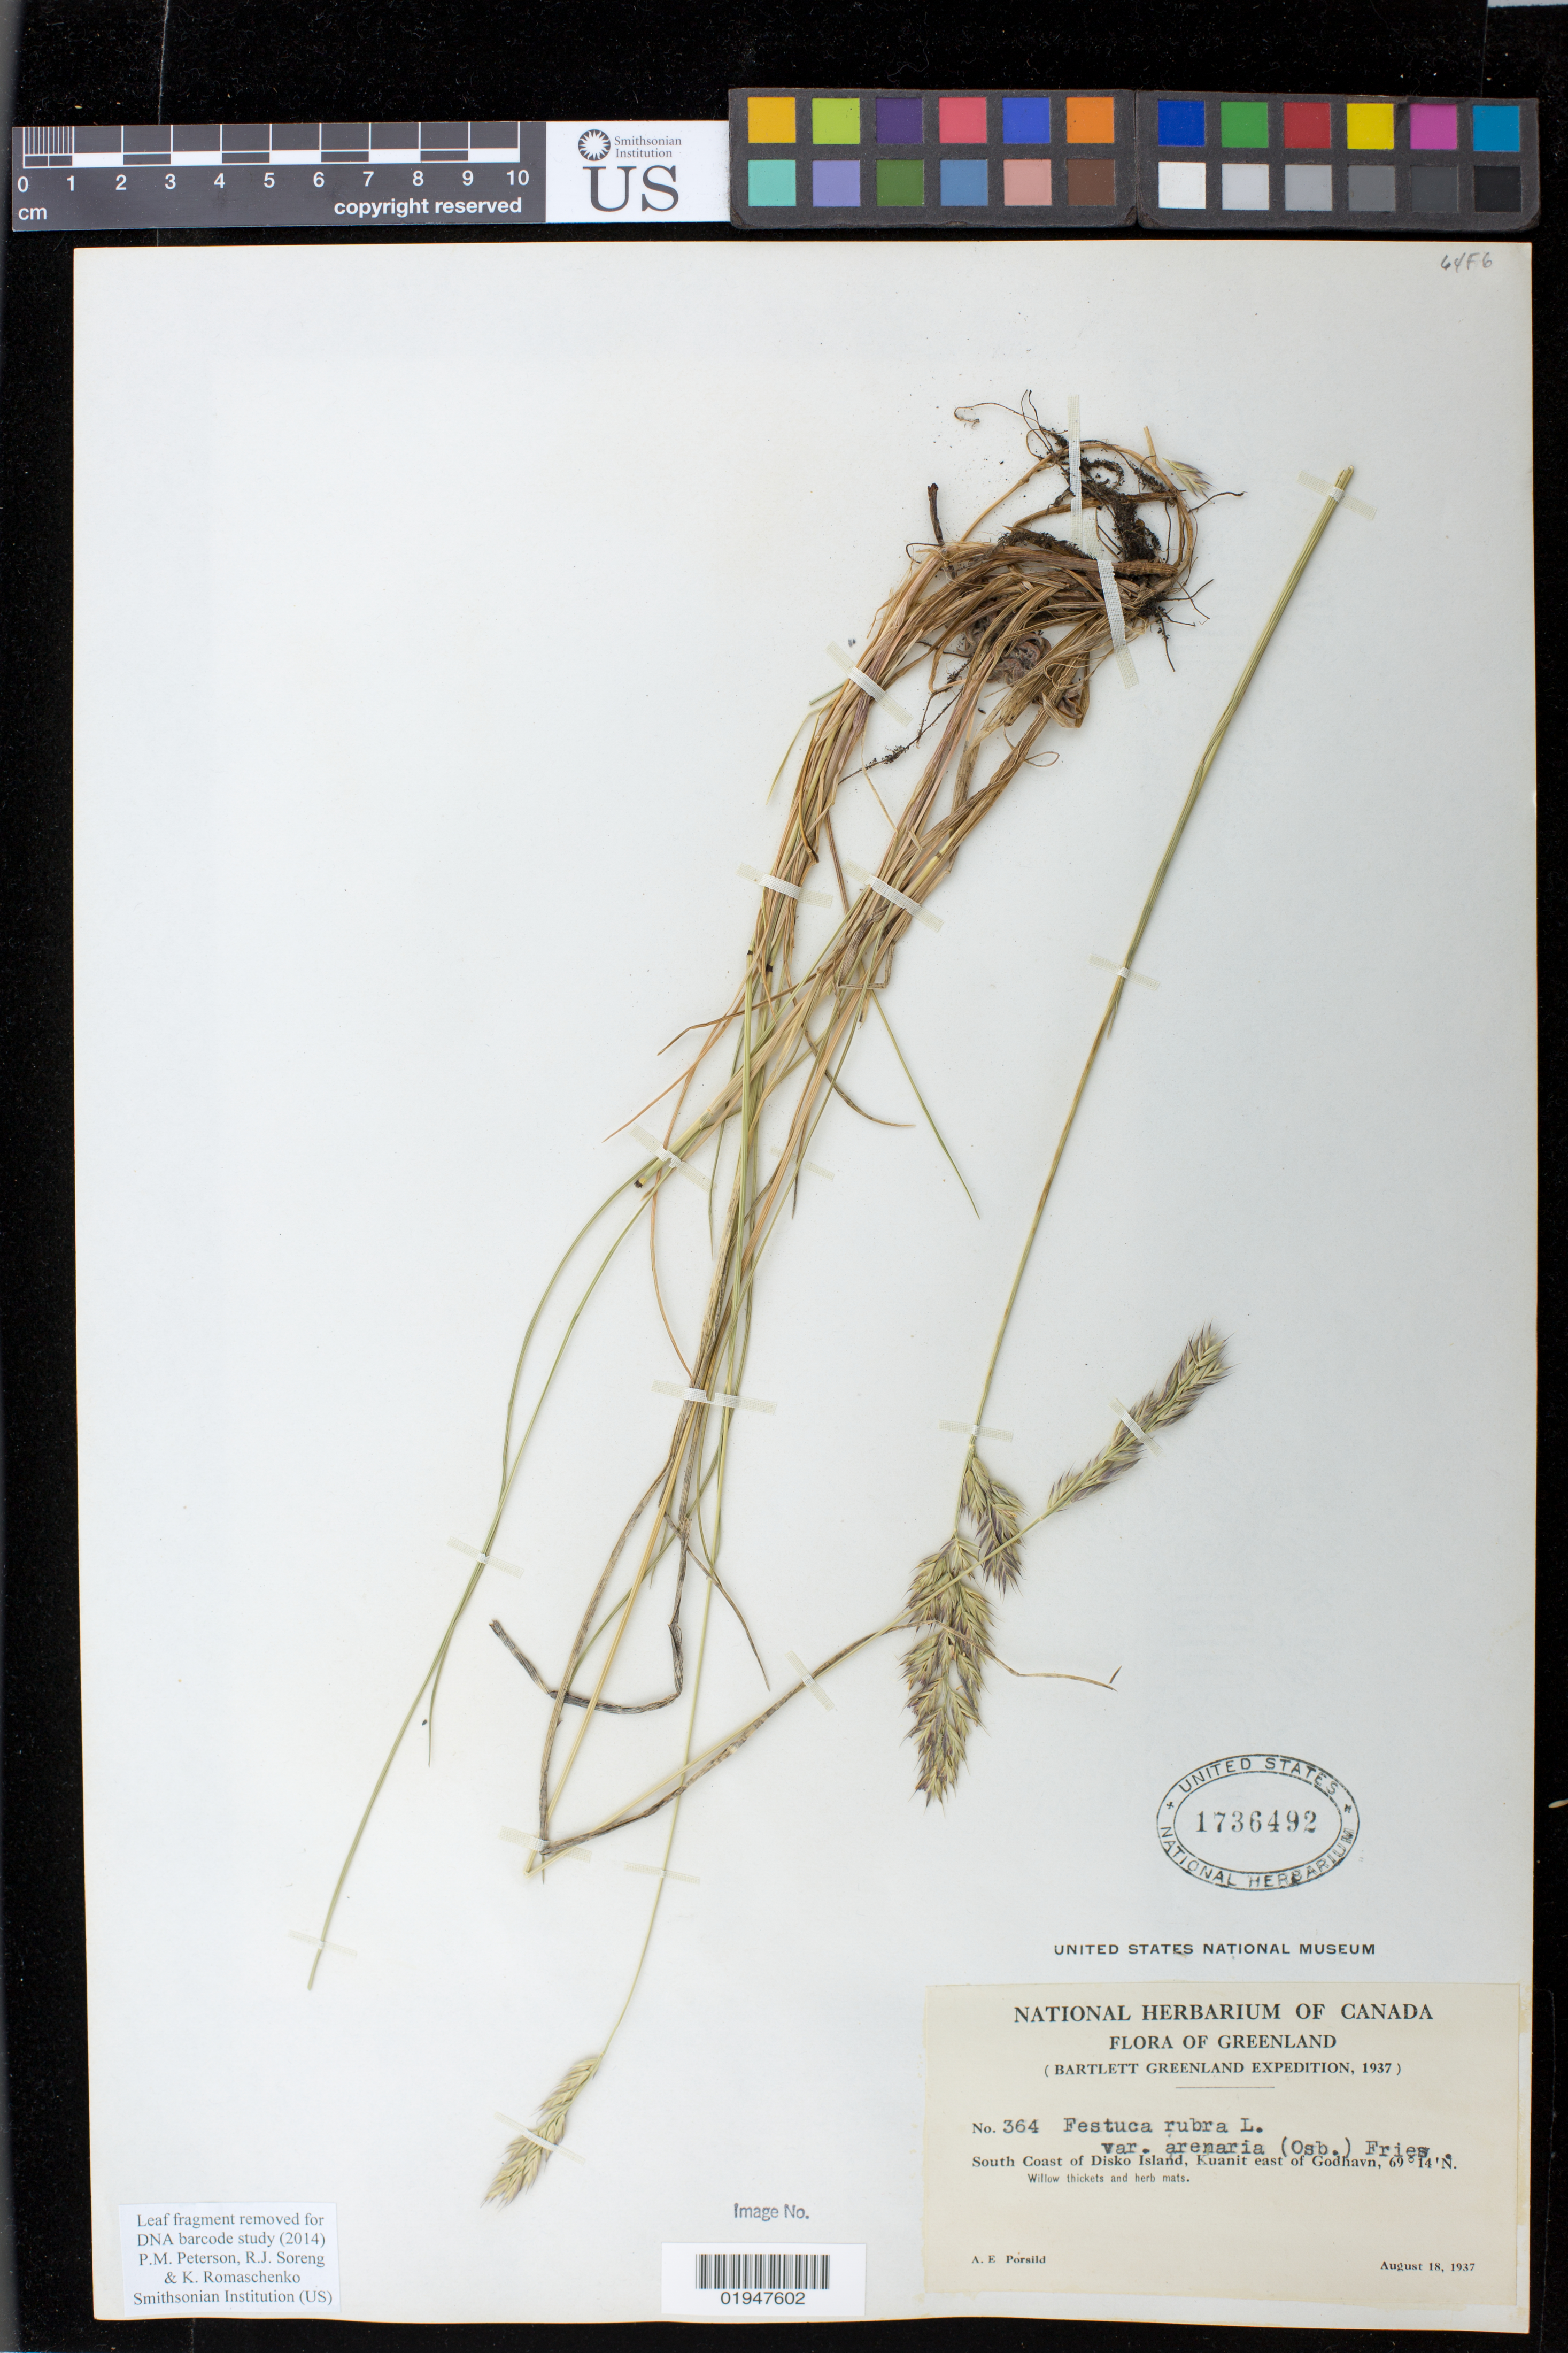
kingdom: Plantae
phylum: Tracheophyta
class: Liliopsida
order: Poales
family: Poaceae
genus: Festuca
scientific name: Festuca rubra var. arenaria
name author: (Osbeck) Aresch.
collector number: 364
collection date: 1937-08-18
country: Greenland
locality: South Coast of Disko Island, Kuanit east of Godhavn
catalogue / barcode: US 1736492